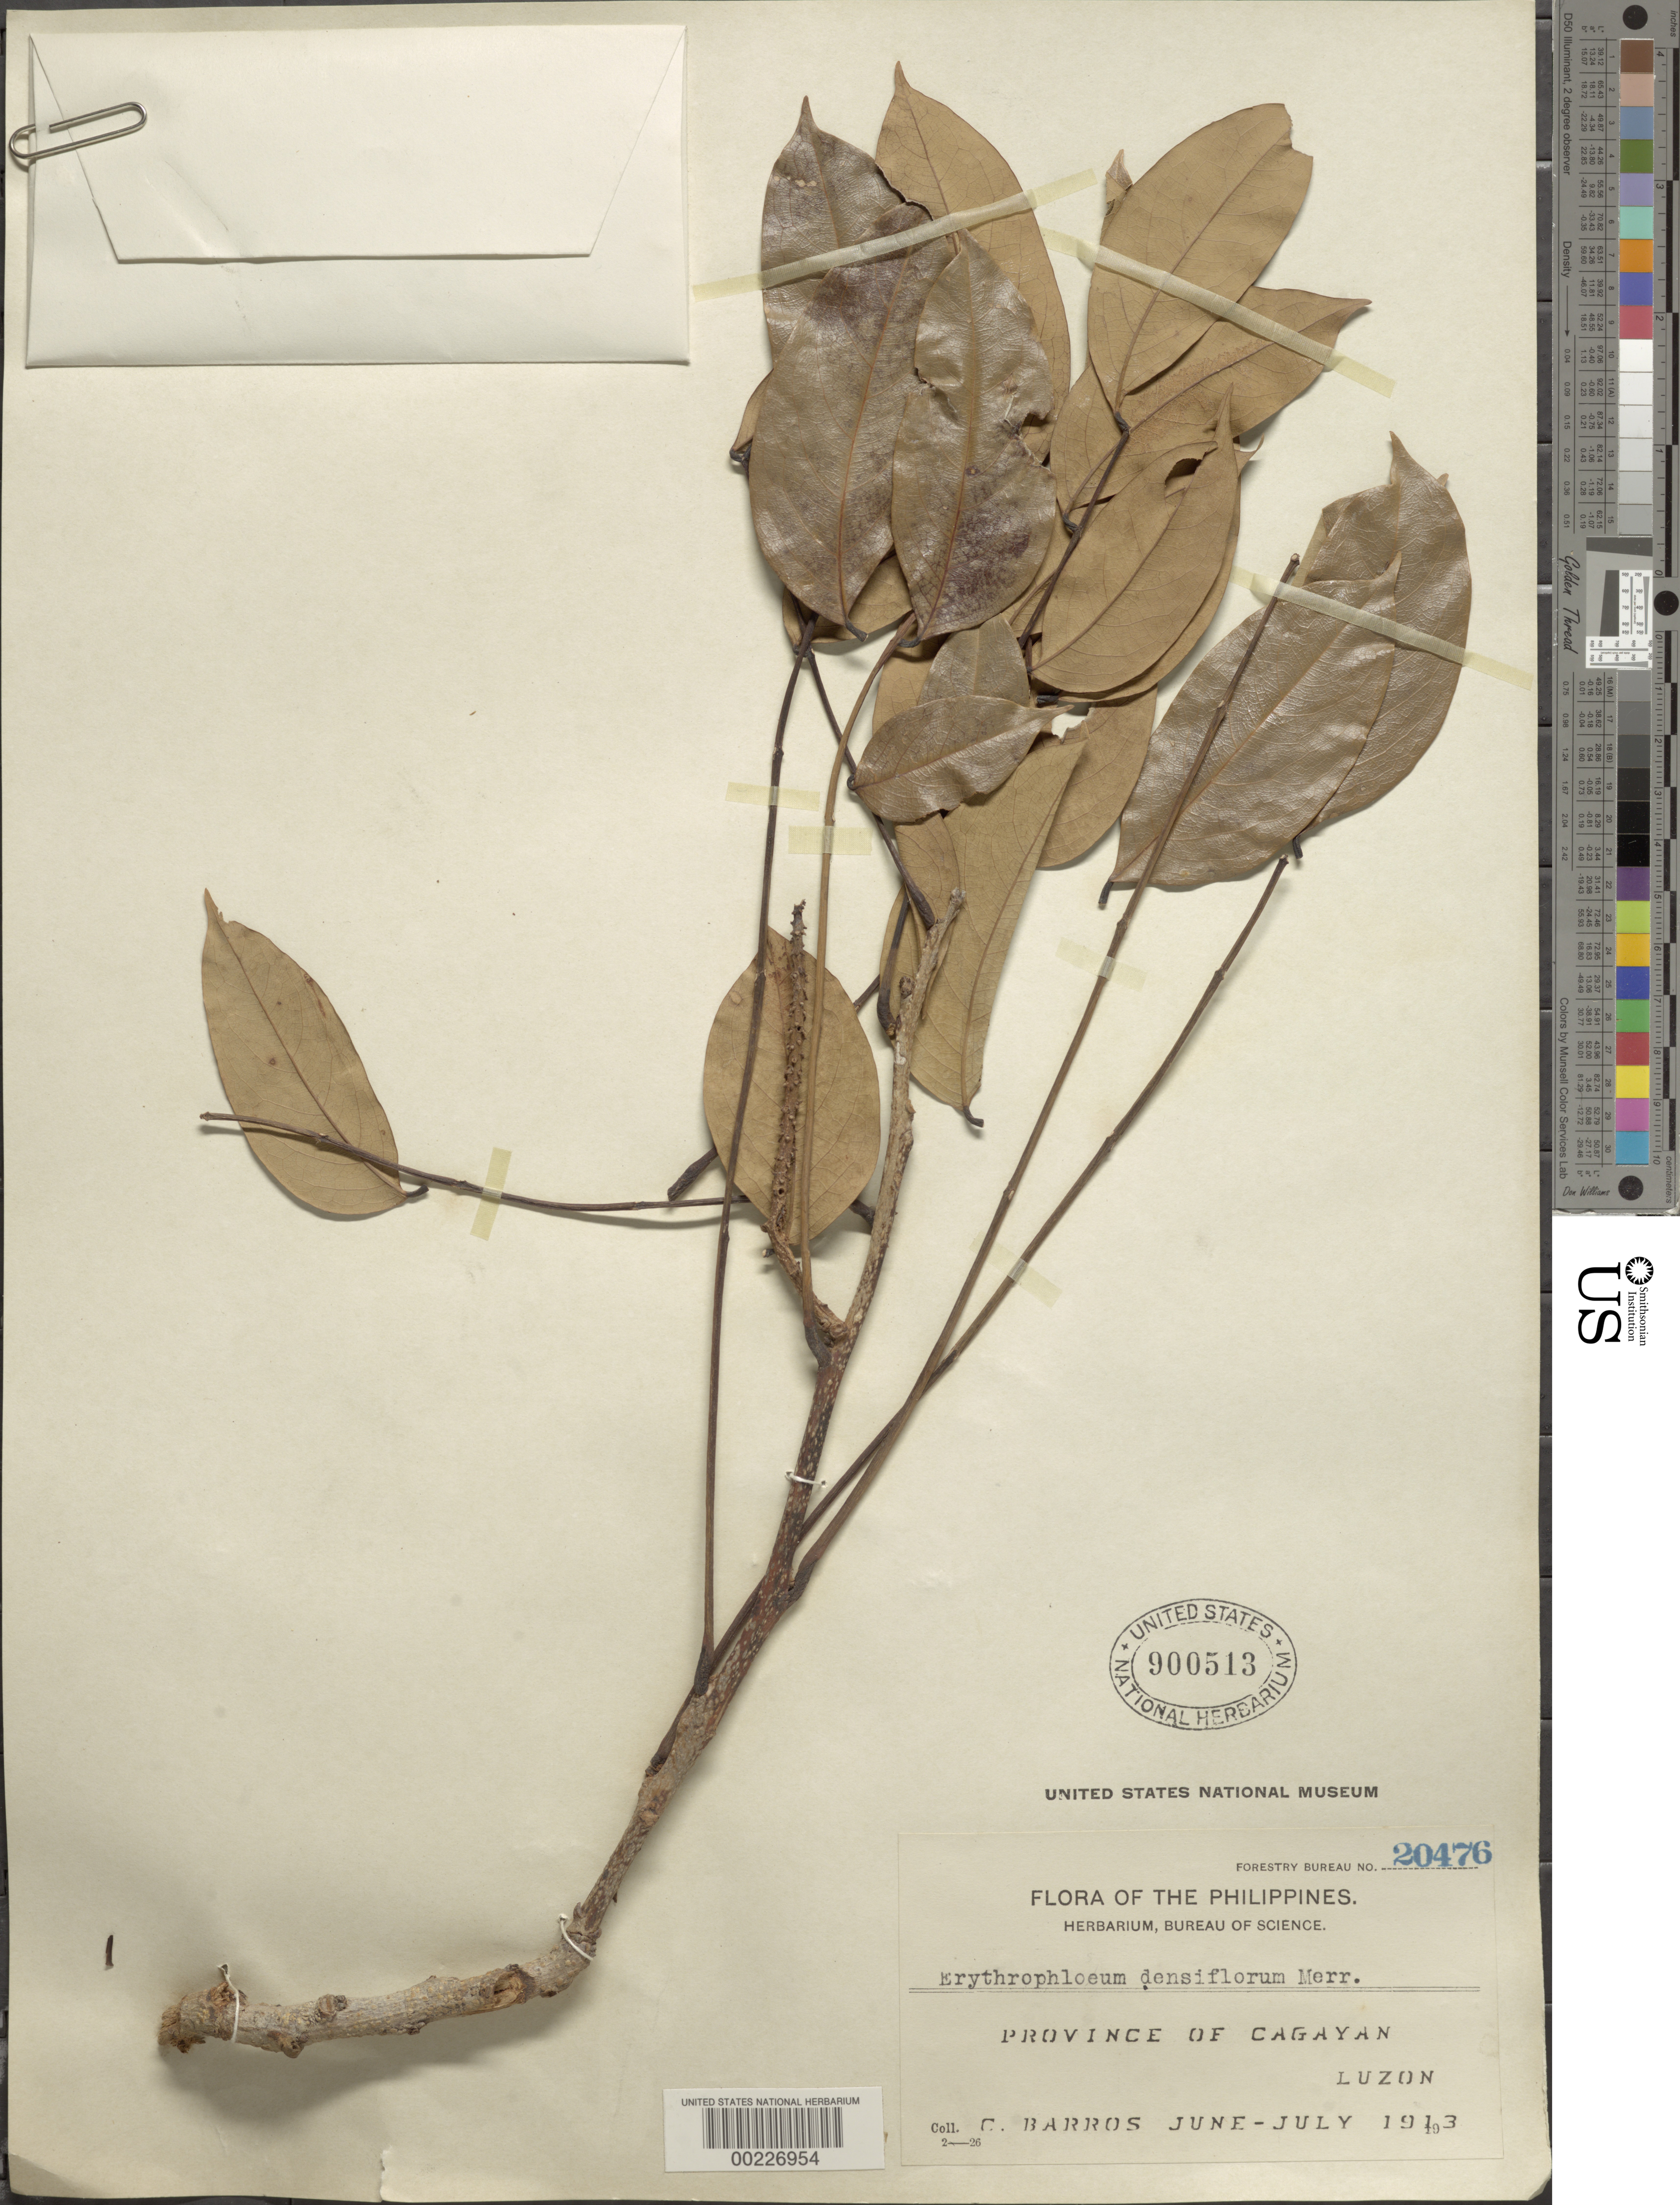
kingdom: Plantae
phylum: Tracheophyta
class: Magnoliopsida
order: Fabales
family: Fabaceae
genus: Erythrophleum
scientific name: Erythrophleum densiflorum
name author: (Elmer) Merr. & Rolfe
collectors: C. Barros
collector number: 20476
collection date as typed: Jun 1913 to -- Jul 1913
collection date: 1913-06/1913-07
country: Philippines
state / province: Cagayan Valley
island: Luzon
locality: Cagayan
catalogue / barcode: US 900513